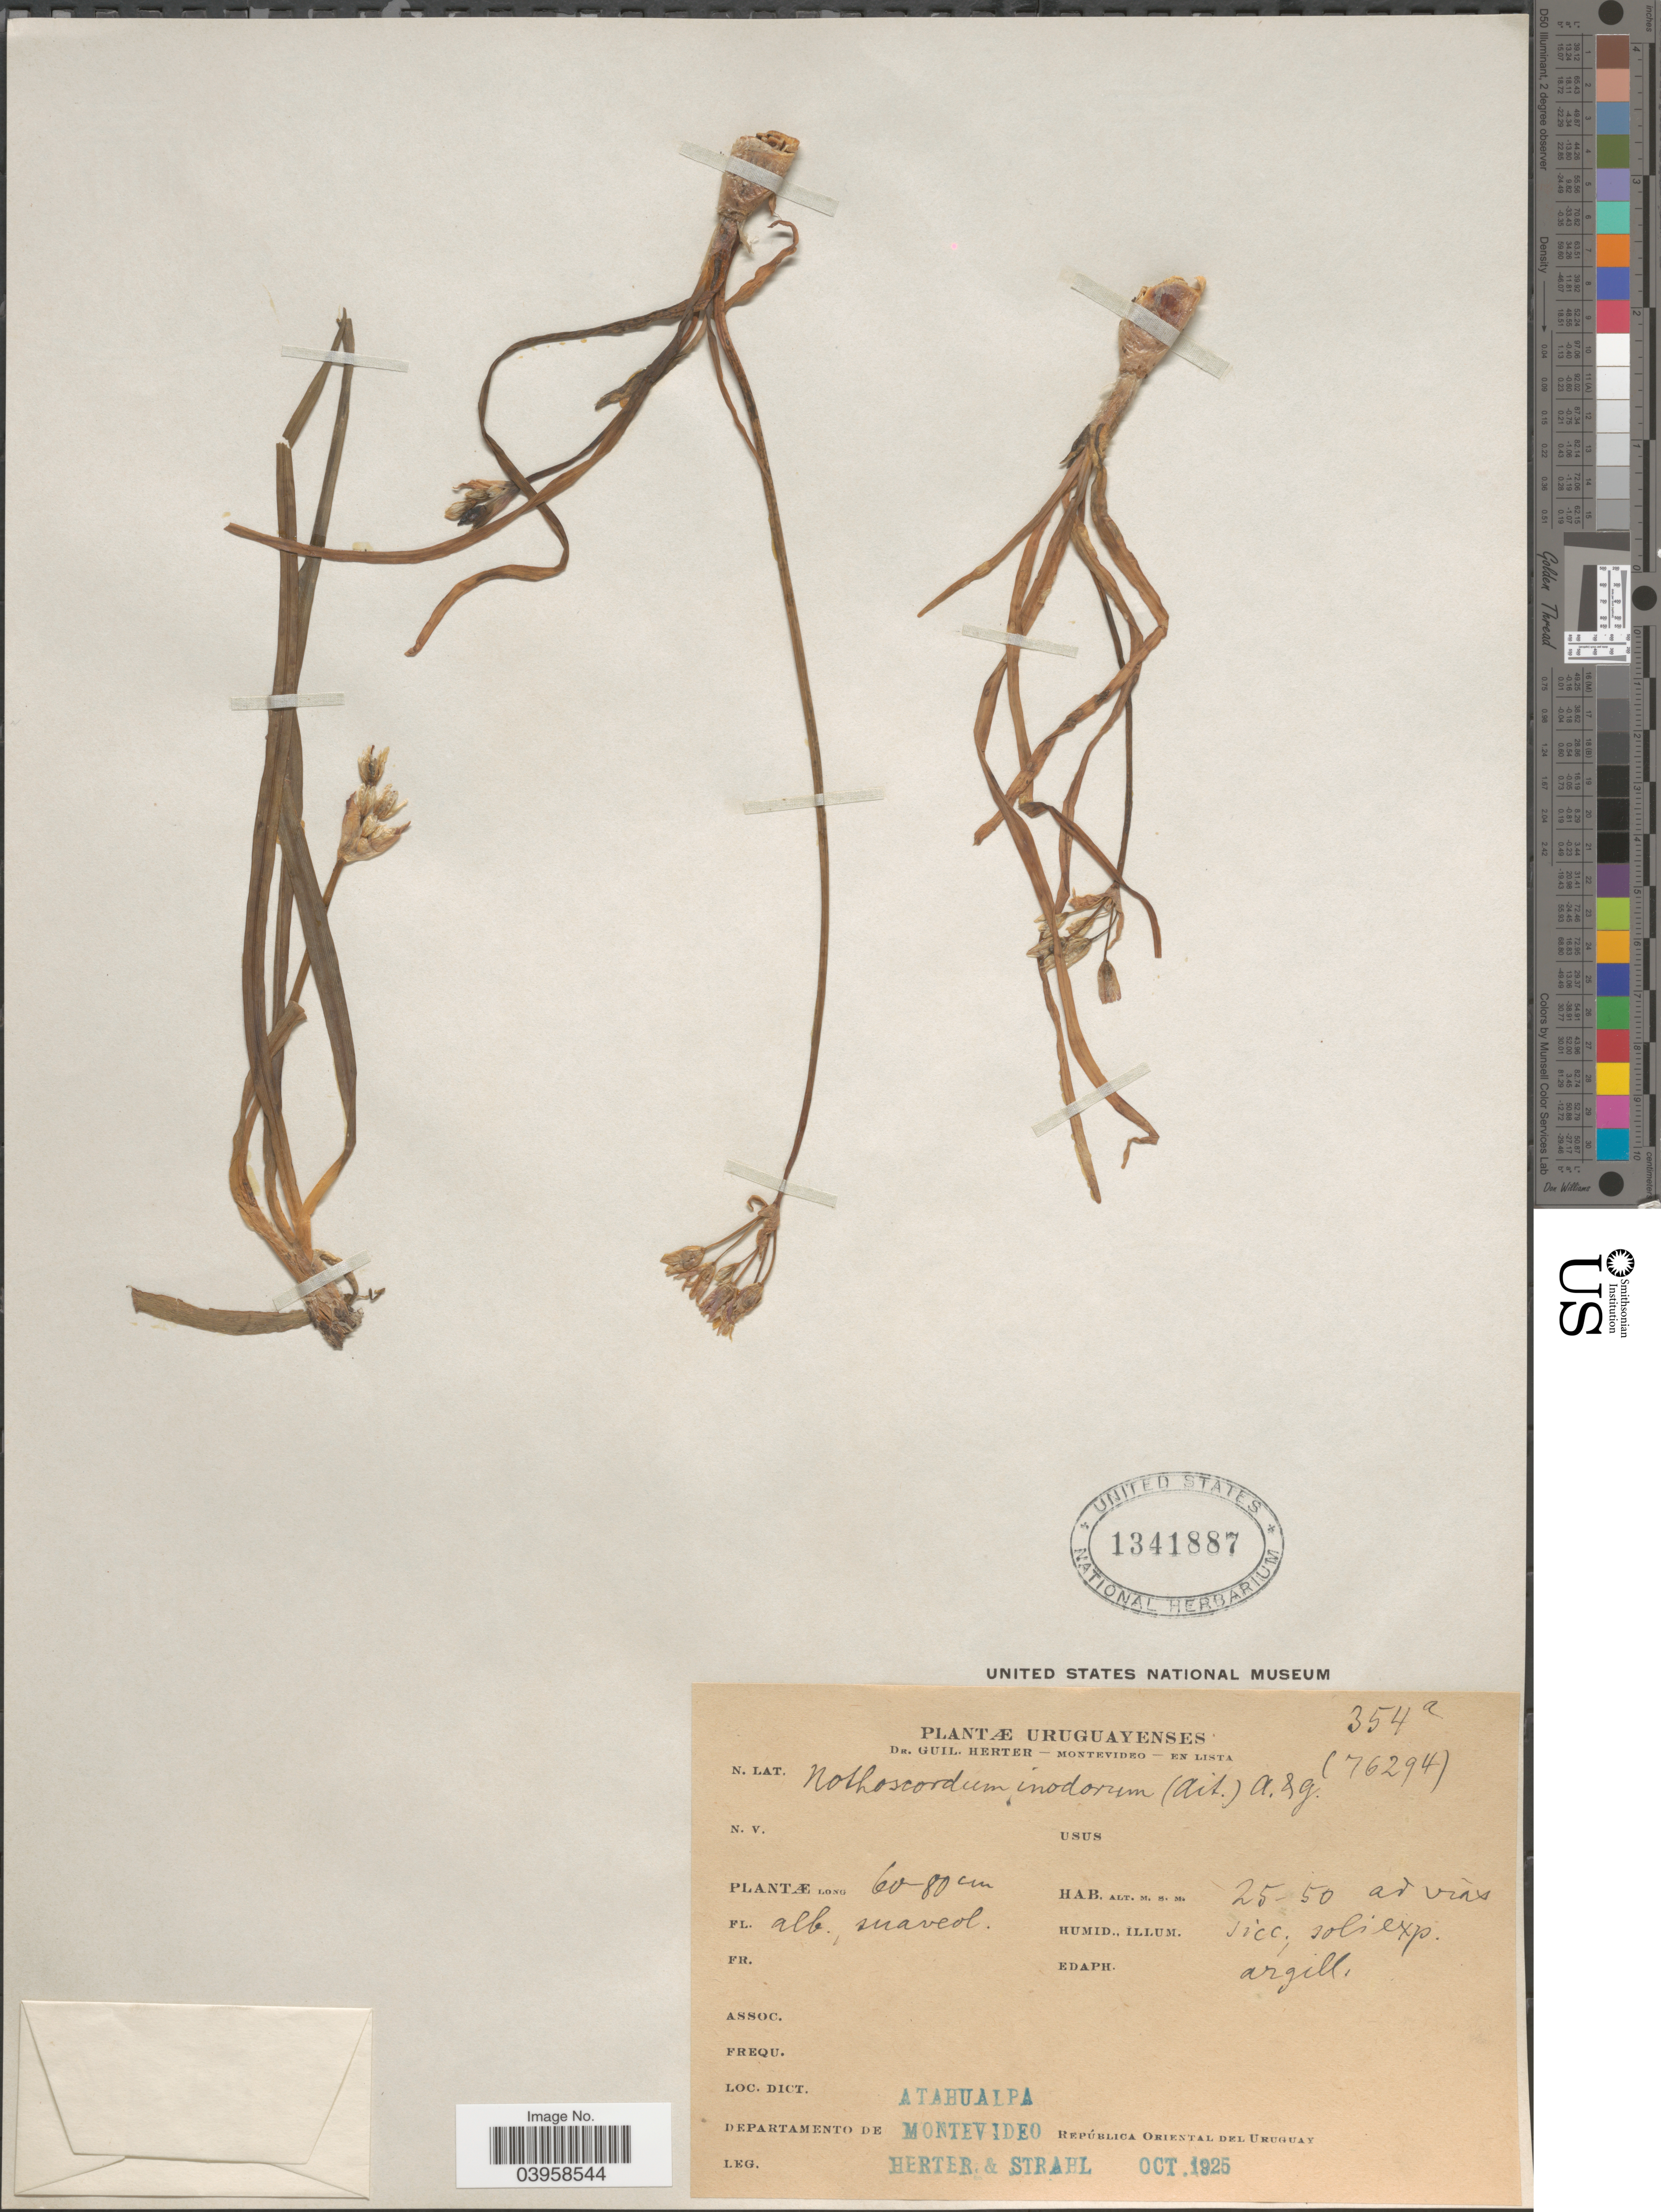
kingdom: Plantae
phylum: Tracheophyta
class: Liliopsida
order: Asparagales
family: Amaryllidaceae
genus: Nothoscordum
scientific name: Nothoscordum inodorum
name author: (Aiton) G. Nicholson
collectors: G. Herter & -. Strahl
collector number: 354a(76294)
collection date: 1925-10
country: Uruguay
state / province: Montevideo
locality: Loc. Dict. Atahualpa. Departamento de Montevideo. República Oriental del Uruguay.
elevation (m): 25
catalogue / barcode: US 1341887